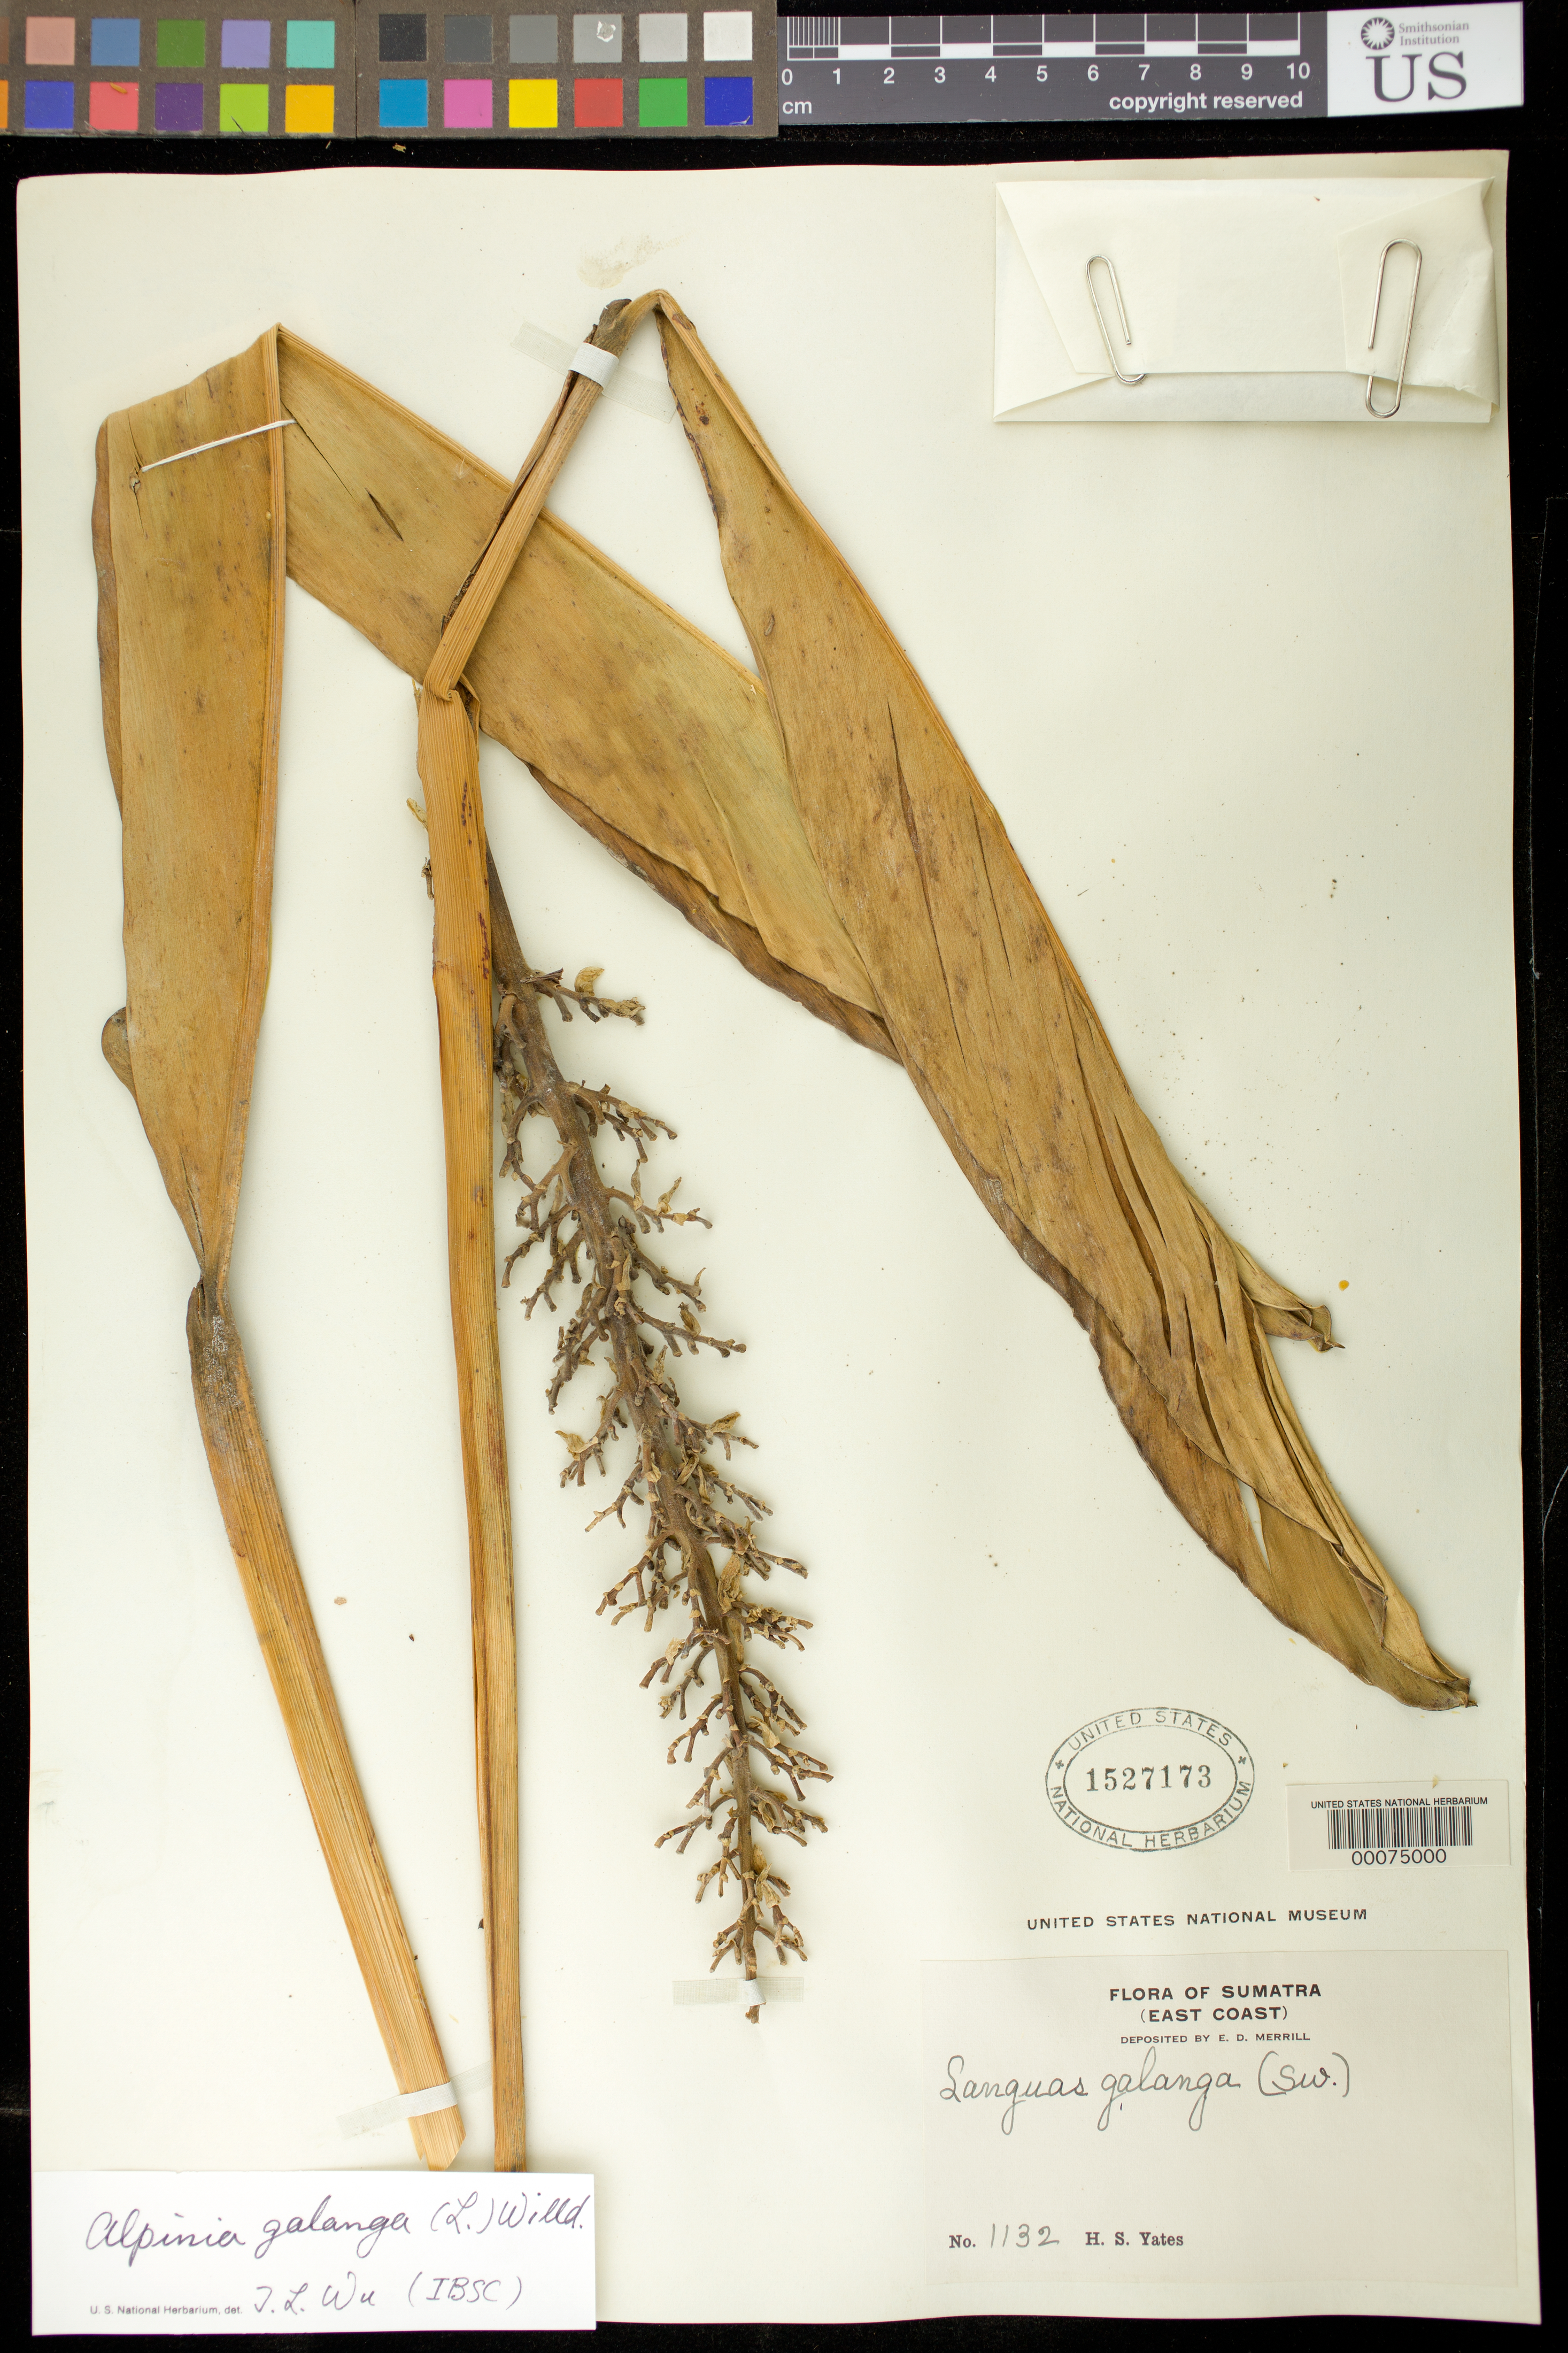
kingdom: Plantae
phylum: Tracheophyta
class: Liliopsida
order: Zingiberales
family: Zingiberaceae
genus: Alpinia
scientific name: Alpinia galanga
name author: (L.) Willd.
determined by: Wu, Te-Ling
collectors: H. S. Yates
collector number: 1132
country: Indonesia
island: Sumatra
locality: (east coast)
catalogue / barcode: US 1527173